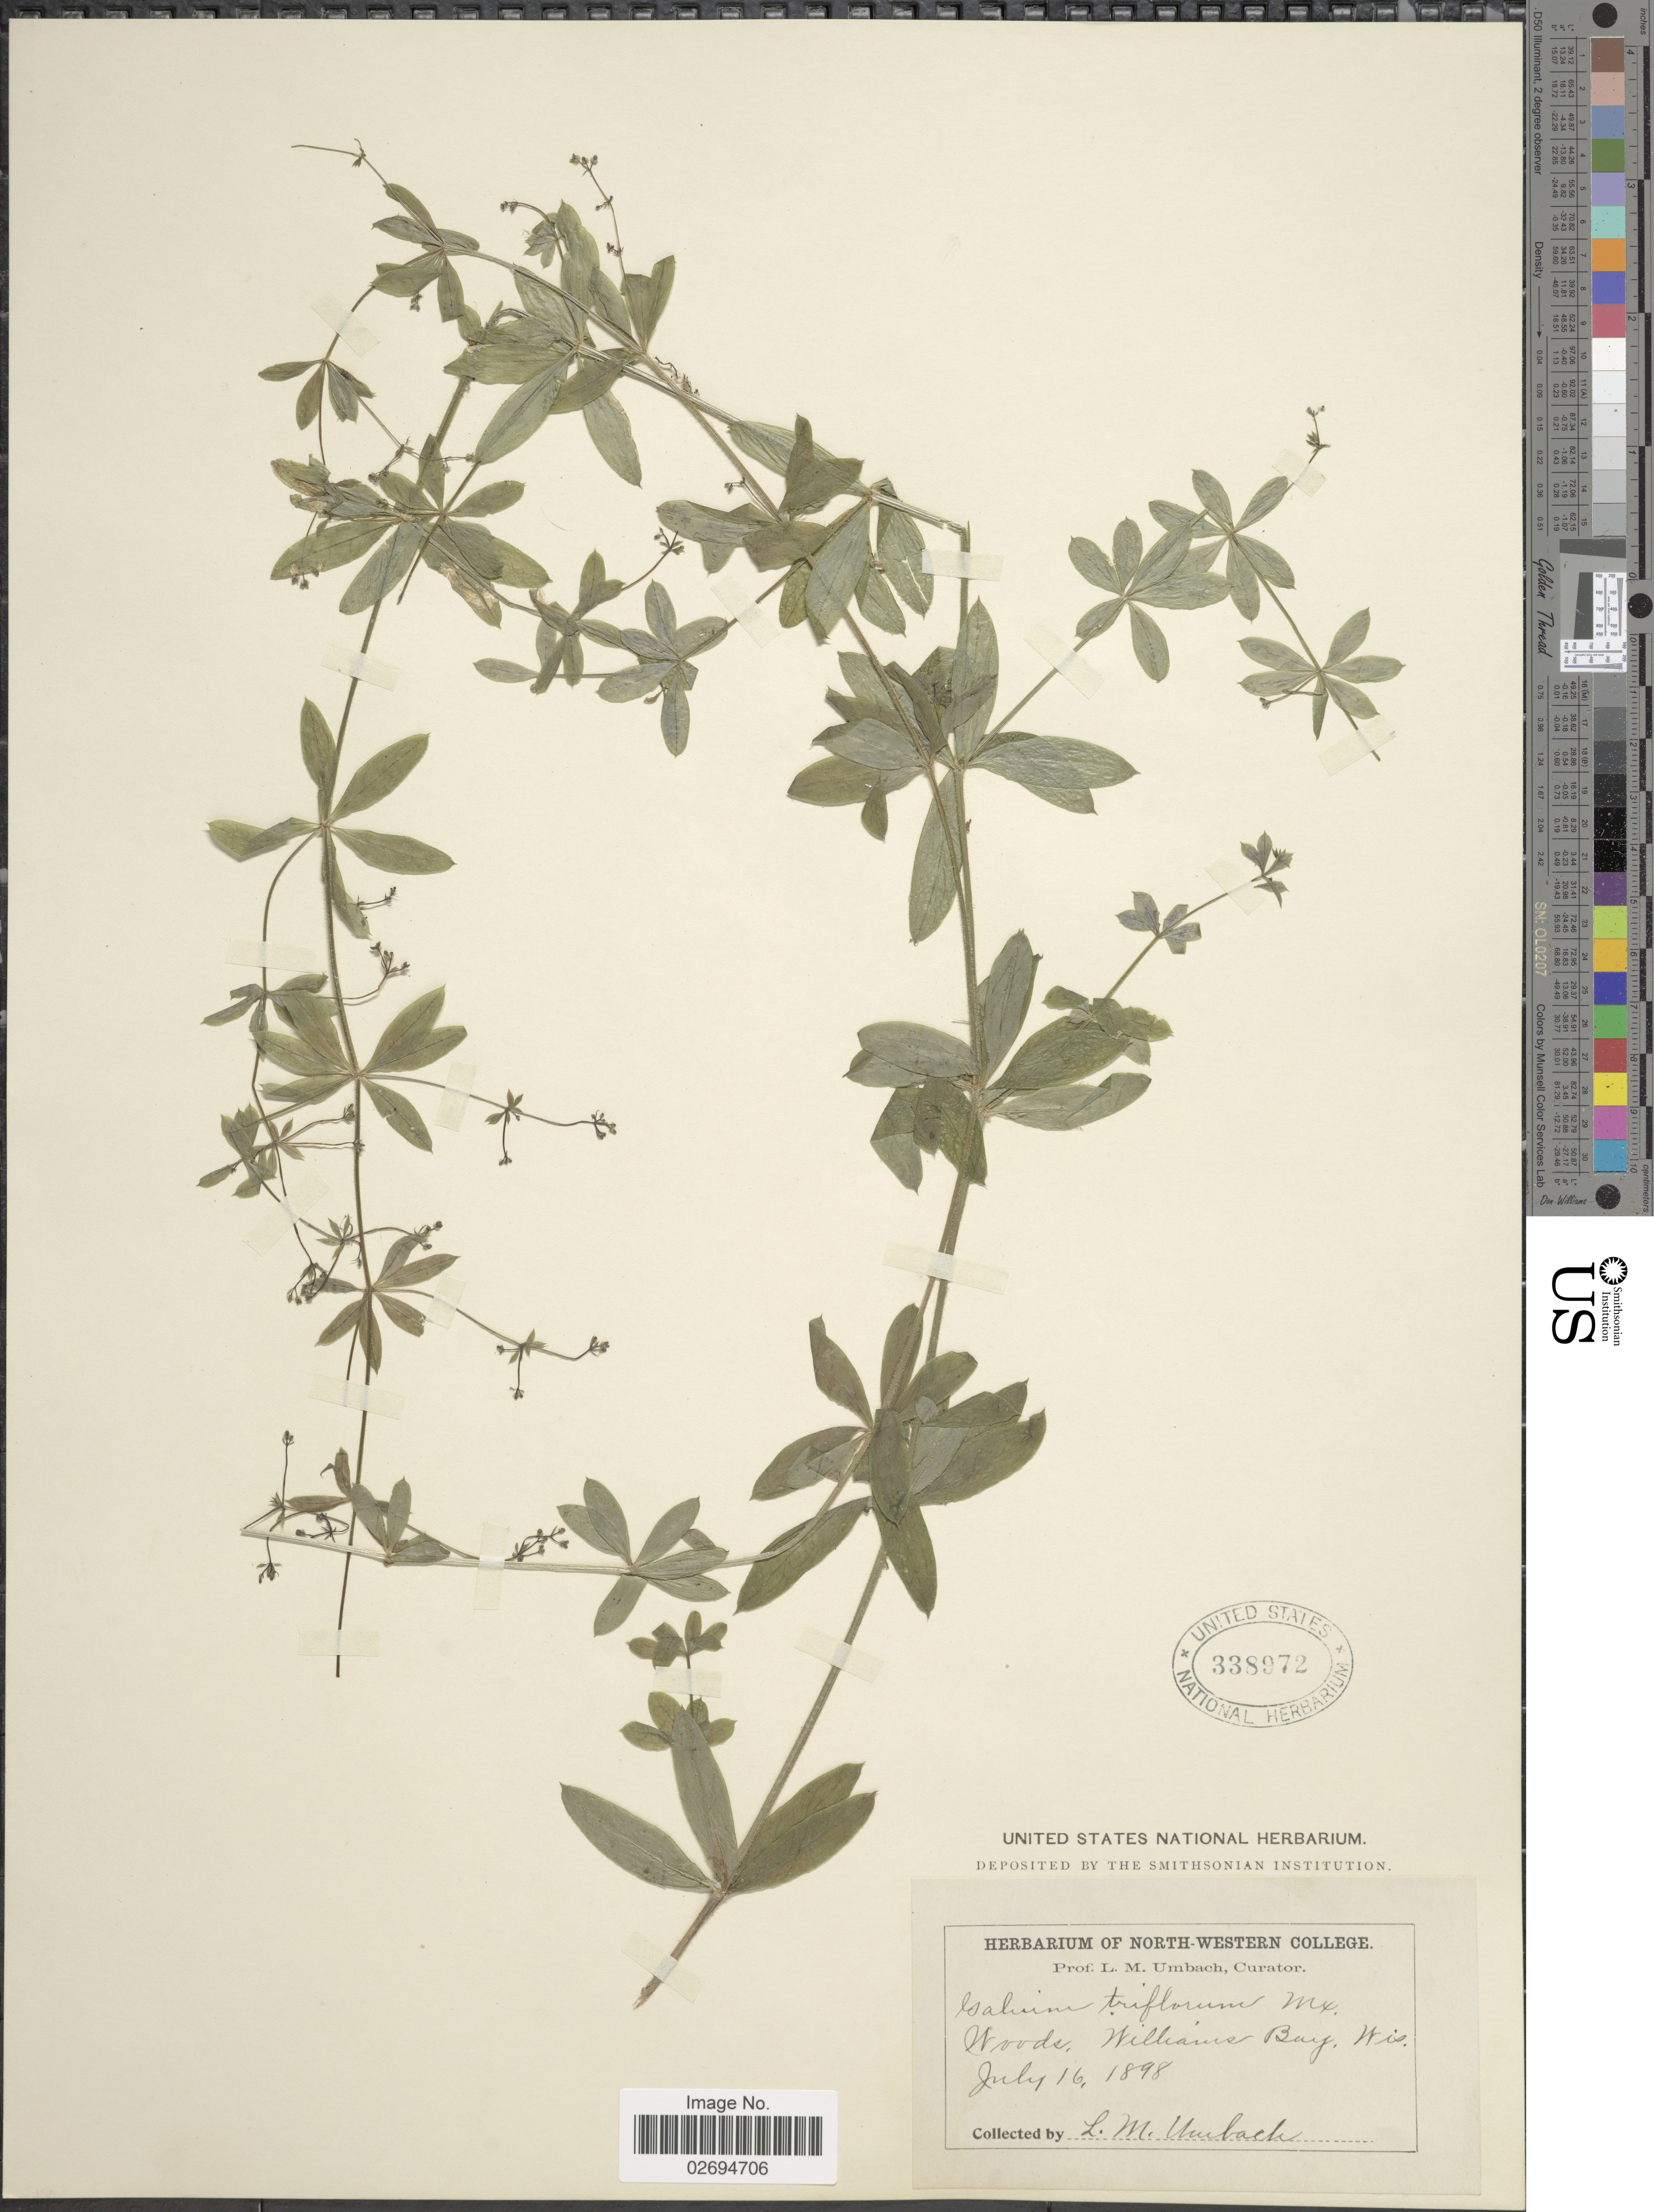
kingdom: Plantae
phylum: Tracheophyta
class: Magnoliopsida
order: Gentianales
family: Rubiaceae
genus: Galium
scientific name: Galium triflorum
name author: Michx.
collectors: L. M. Umbach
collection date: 1898-07-16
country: United States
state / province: Wisconsin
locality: Woods, Williams Bay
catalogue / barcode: US 338972